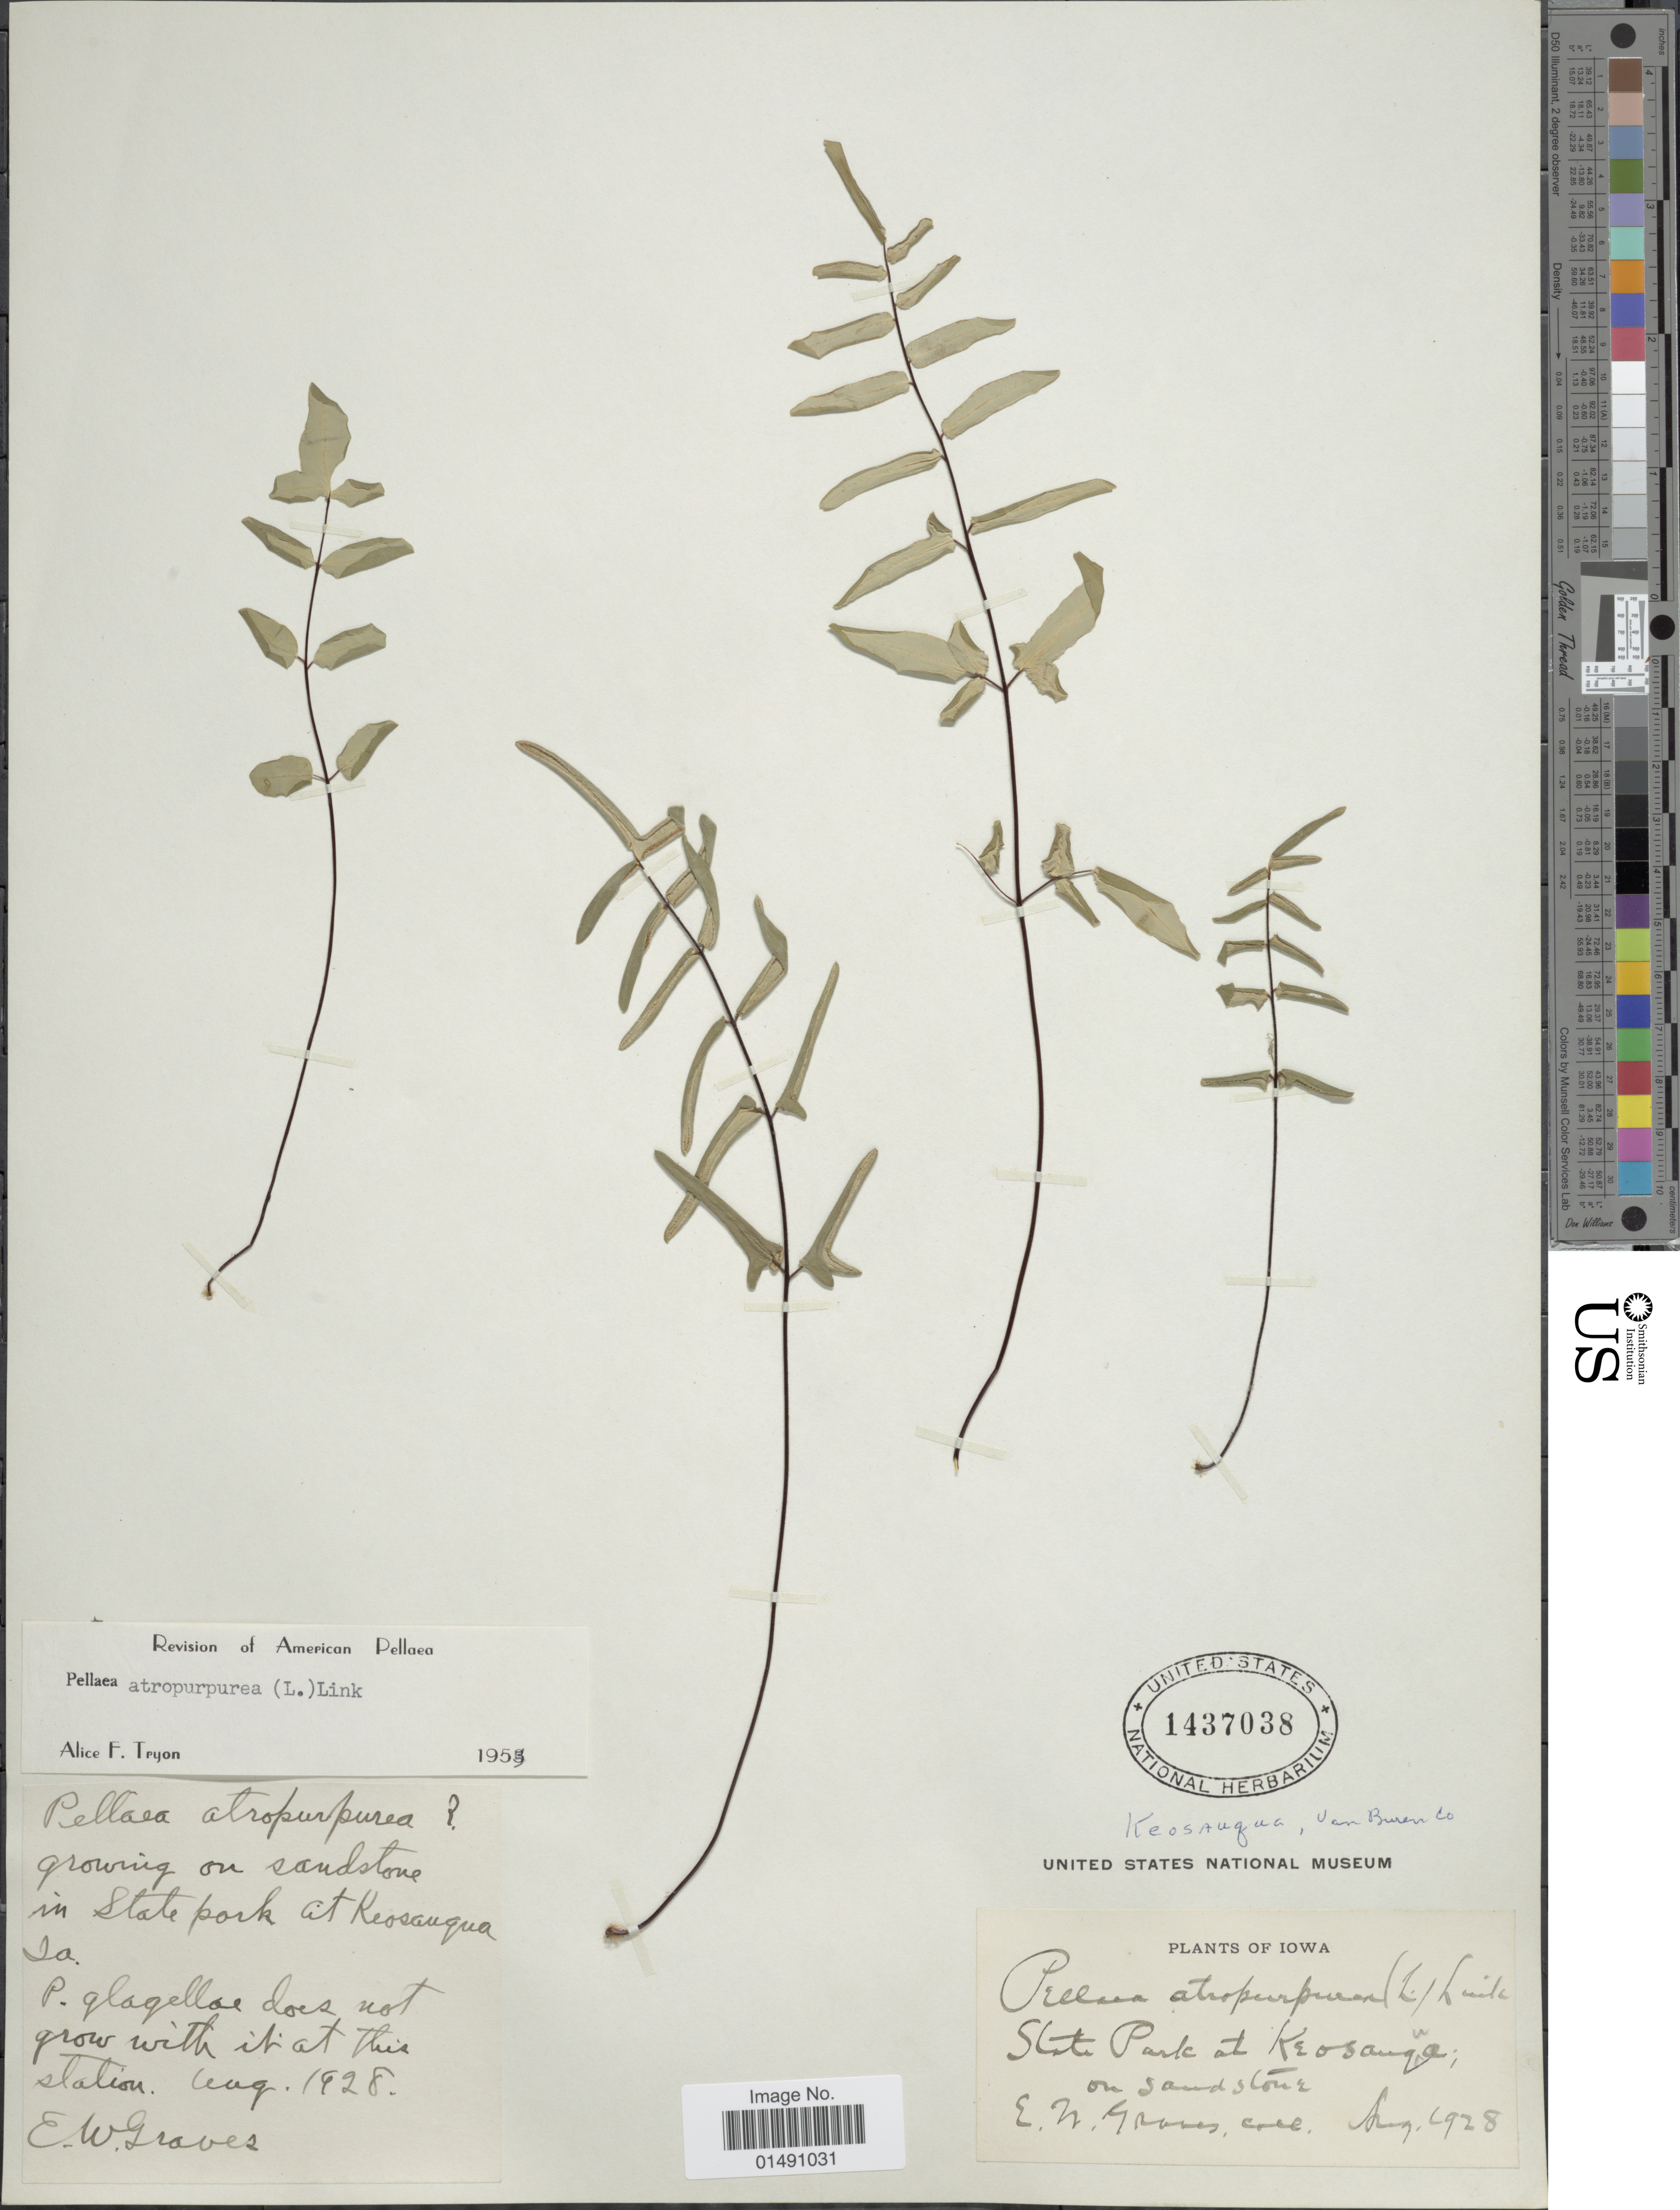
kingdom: Plantae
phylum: Tracheophyta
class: Polypodiopsida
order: Polypodiales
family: Pteridaceae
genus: Pellaea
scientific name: Pellaea atropurpurea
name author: (L.) Link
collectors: E. Graves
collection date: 1928-08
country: United States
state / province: Iowa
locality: State Park at Keosanqua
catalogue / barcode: US 1437038